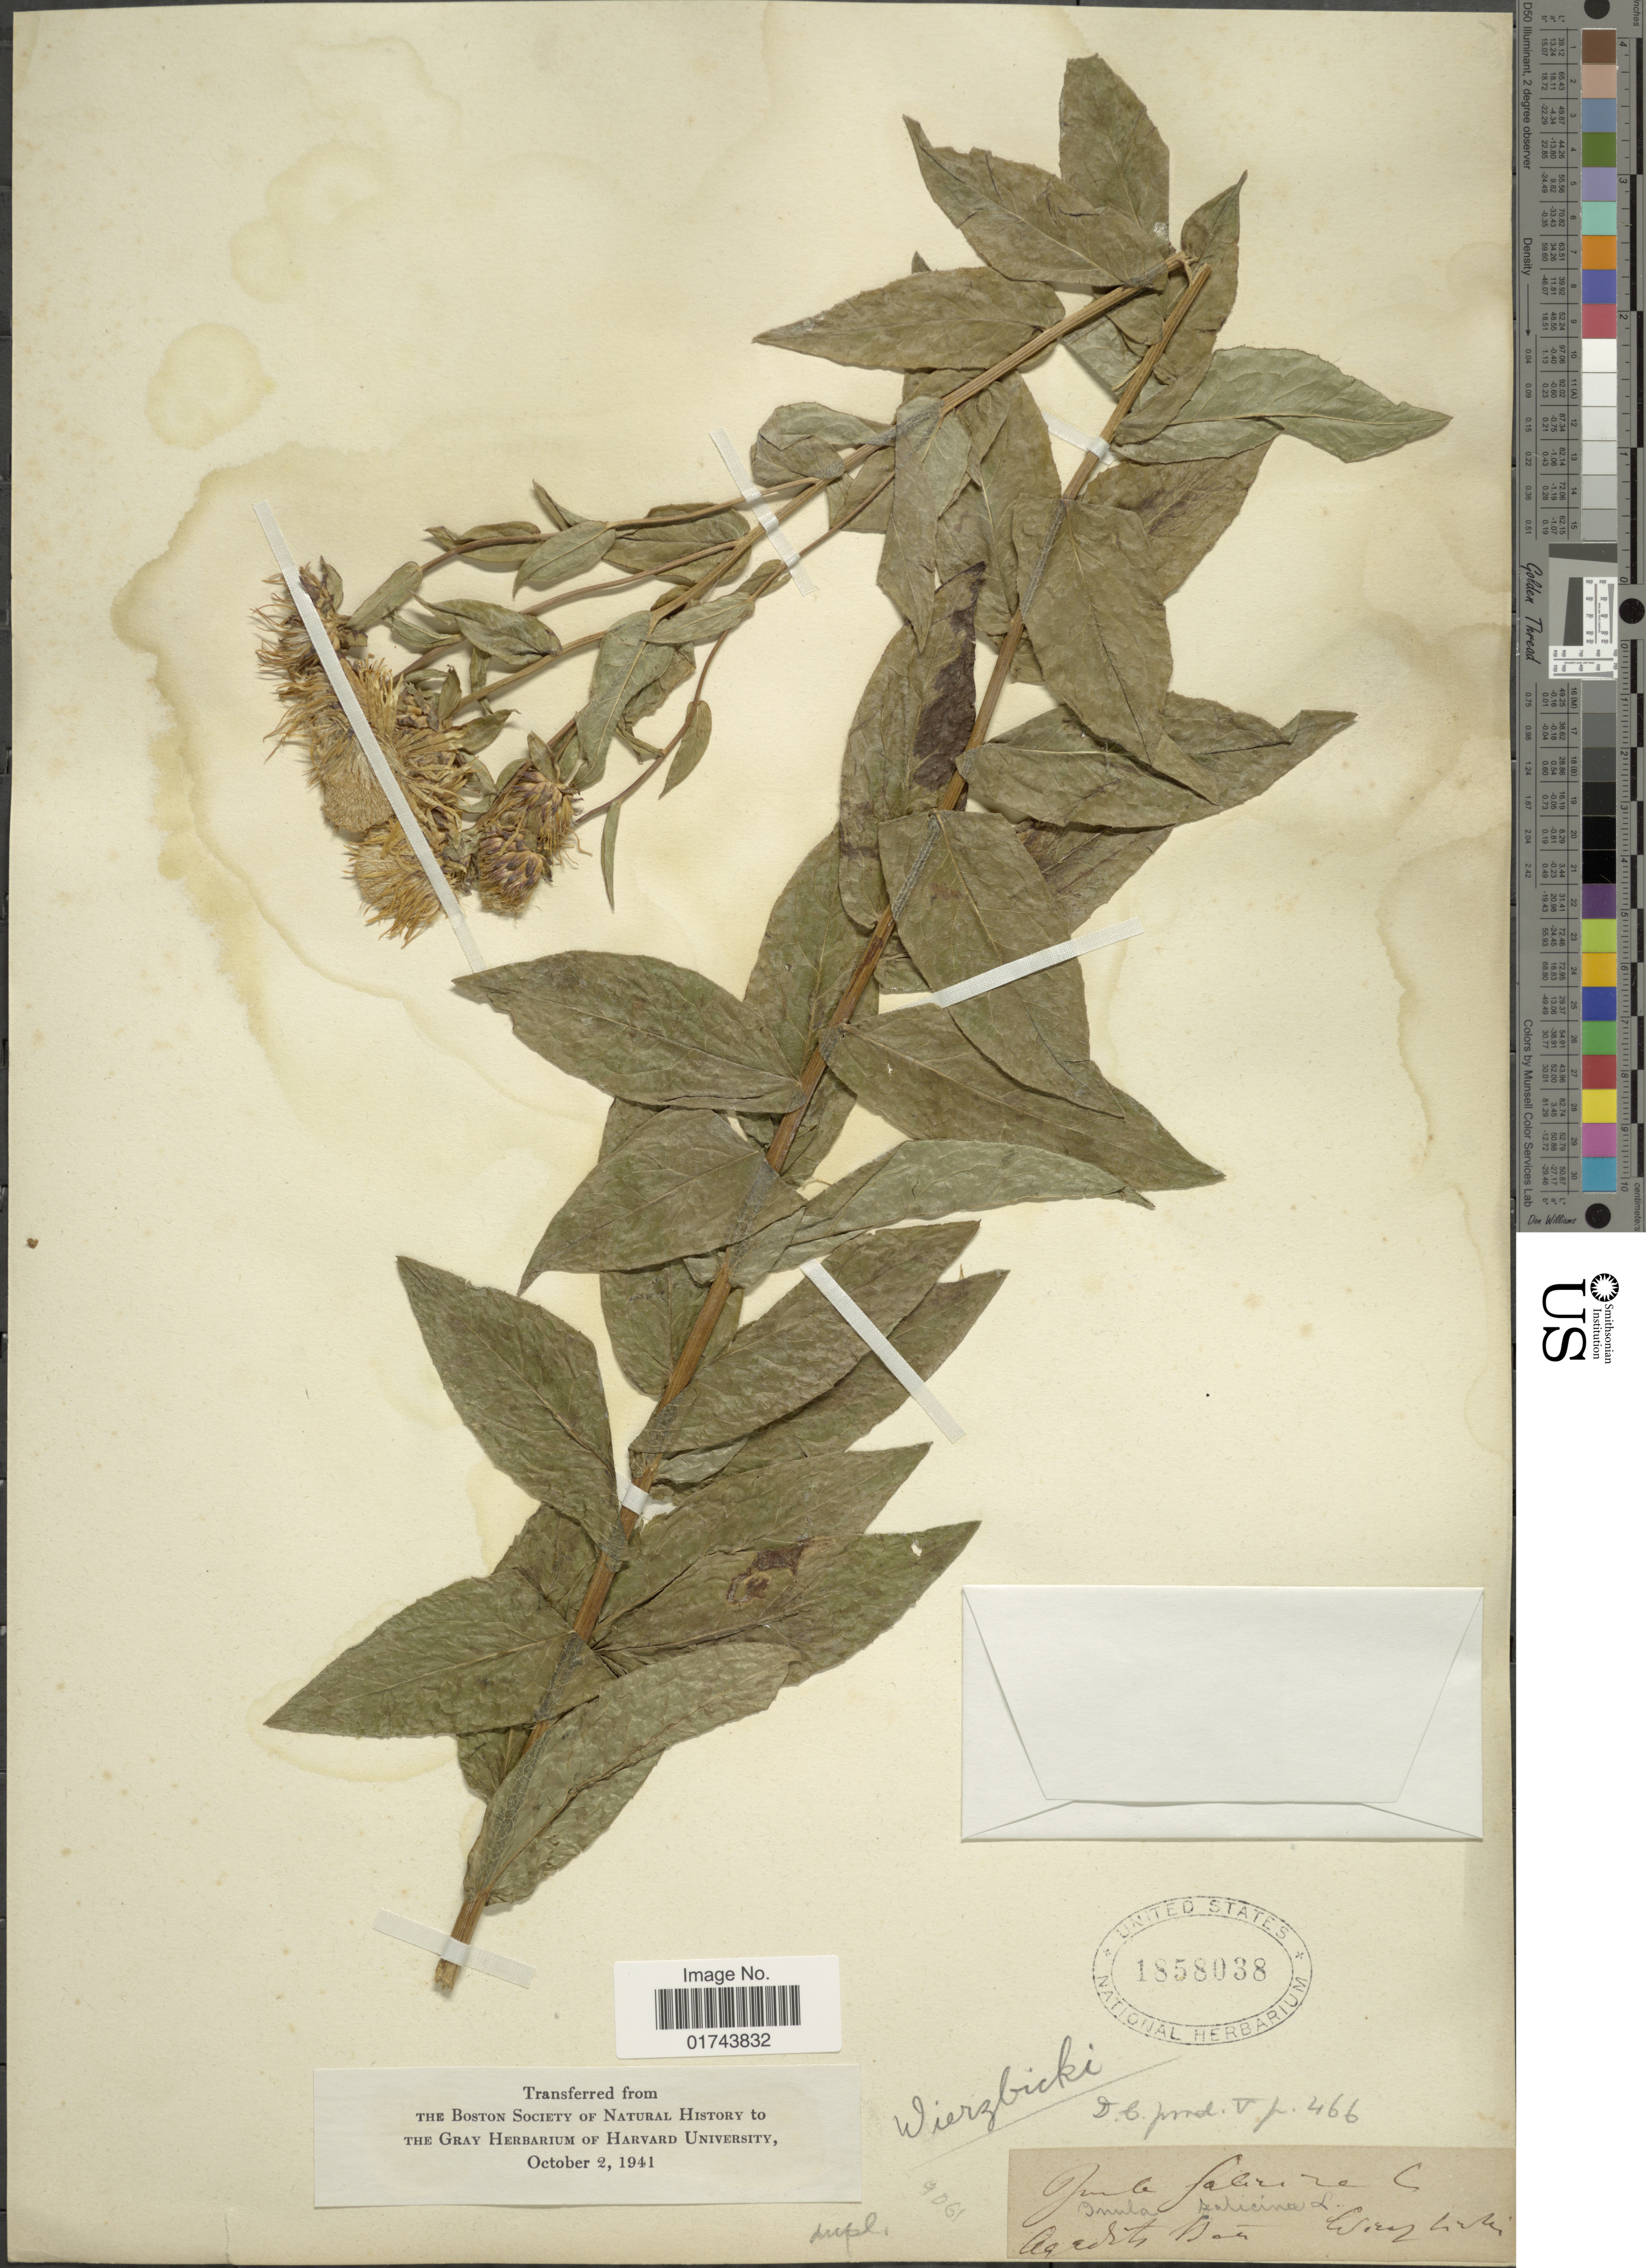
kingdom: Plantae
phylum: Tracheophyta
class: Magnoliopsida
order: Asterales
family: Asteraceae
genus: Inula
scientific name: Inula salicina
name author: L.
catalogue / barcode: US 1858038